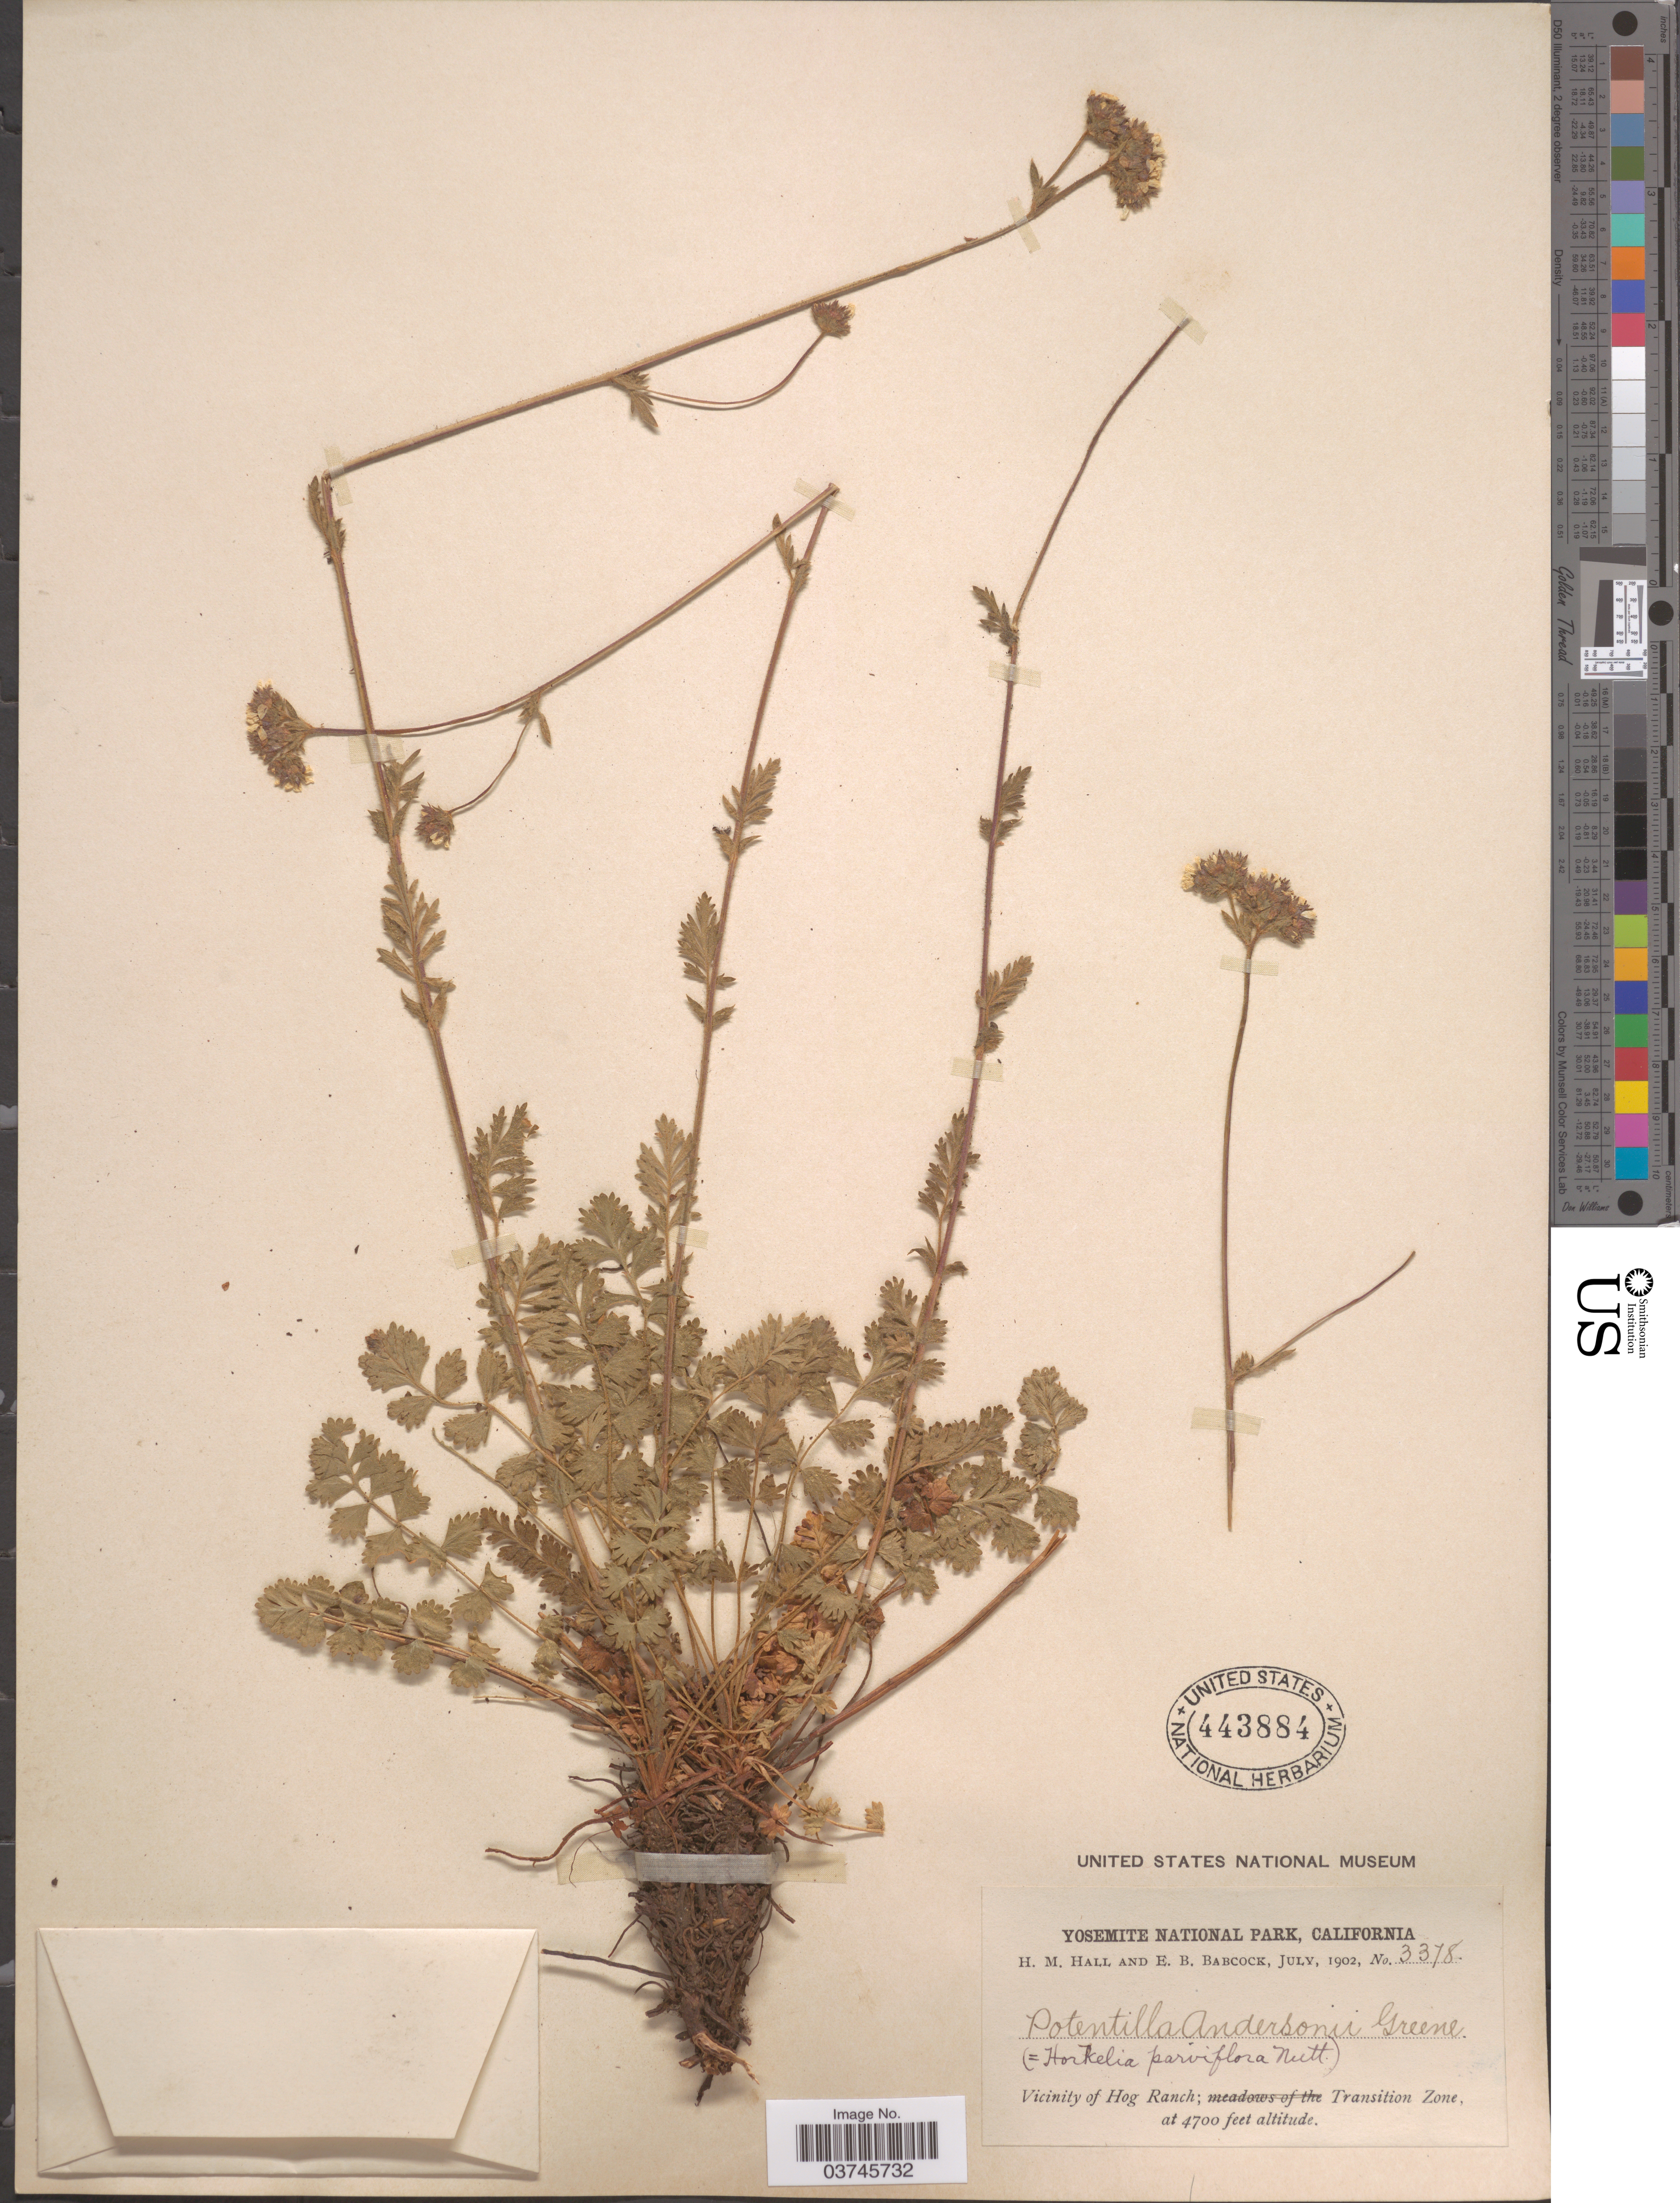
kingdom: Plantae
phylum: Tracheophyta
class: Magnoliopsida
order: Rosales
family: Rosaceae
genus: Potentilla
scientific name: Potentilla douglasii var. parviflora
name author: (Nutt. ex Hook. & Arn.) J.T. Howell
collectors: H. M. Hall & E. B. Babcock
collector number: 3378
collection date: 1902-07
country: United States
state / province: California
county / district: Mariposa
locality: Yosemite National Park. Vicinity of Hog Ranch; Transition Zone.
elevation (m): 1433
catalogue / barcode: US 443884